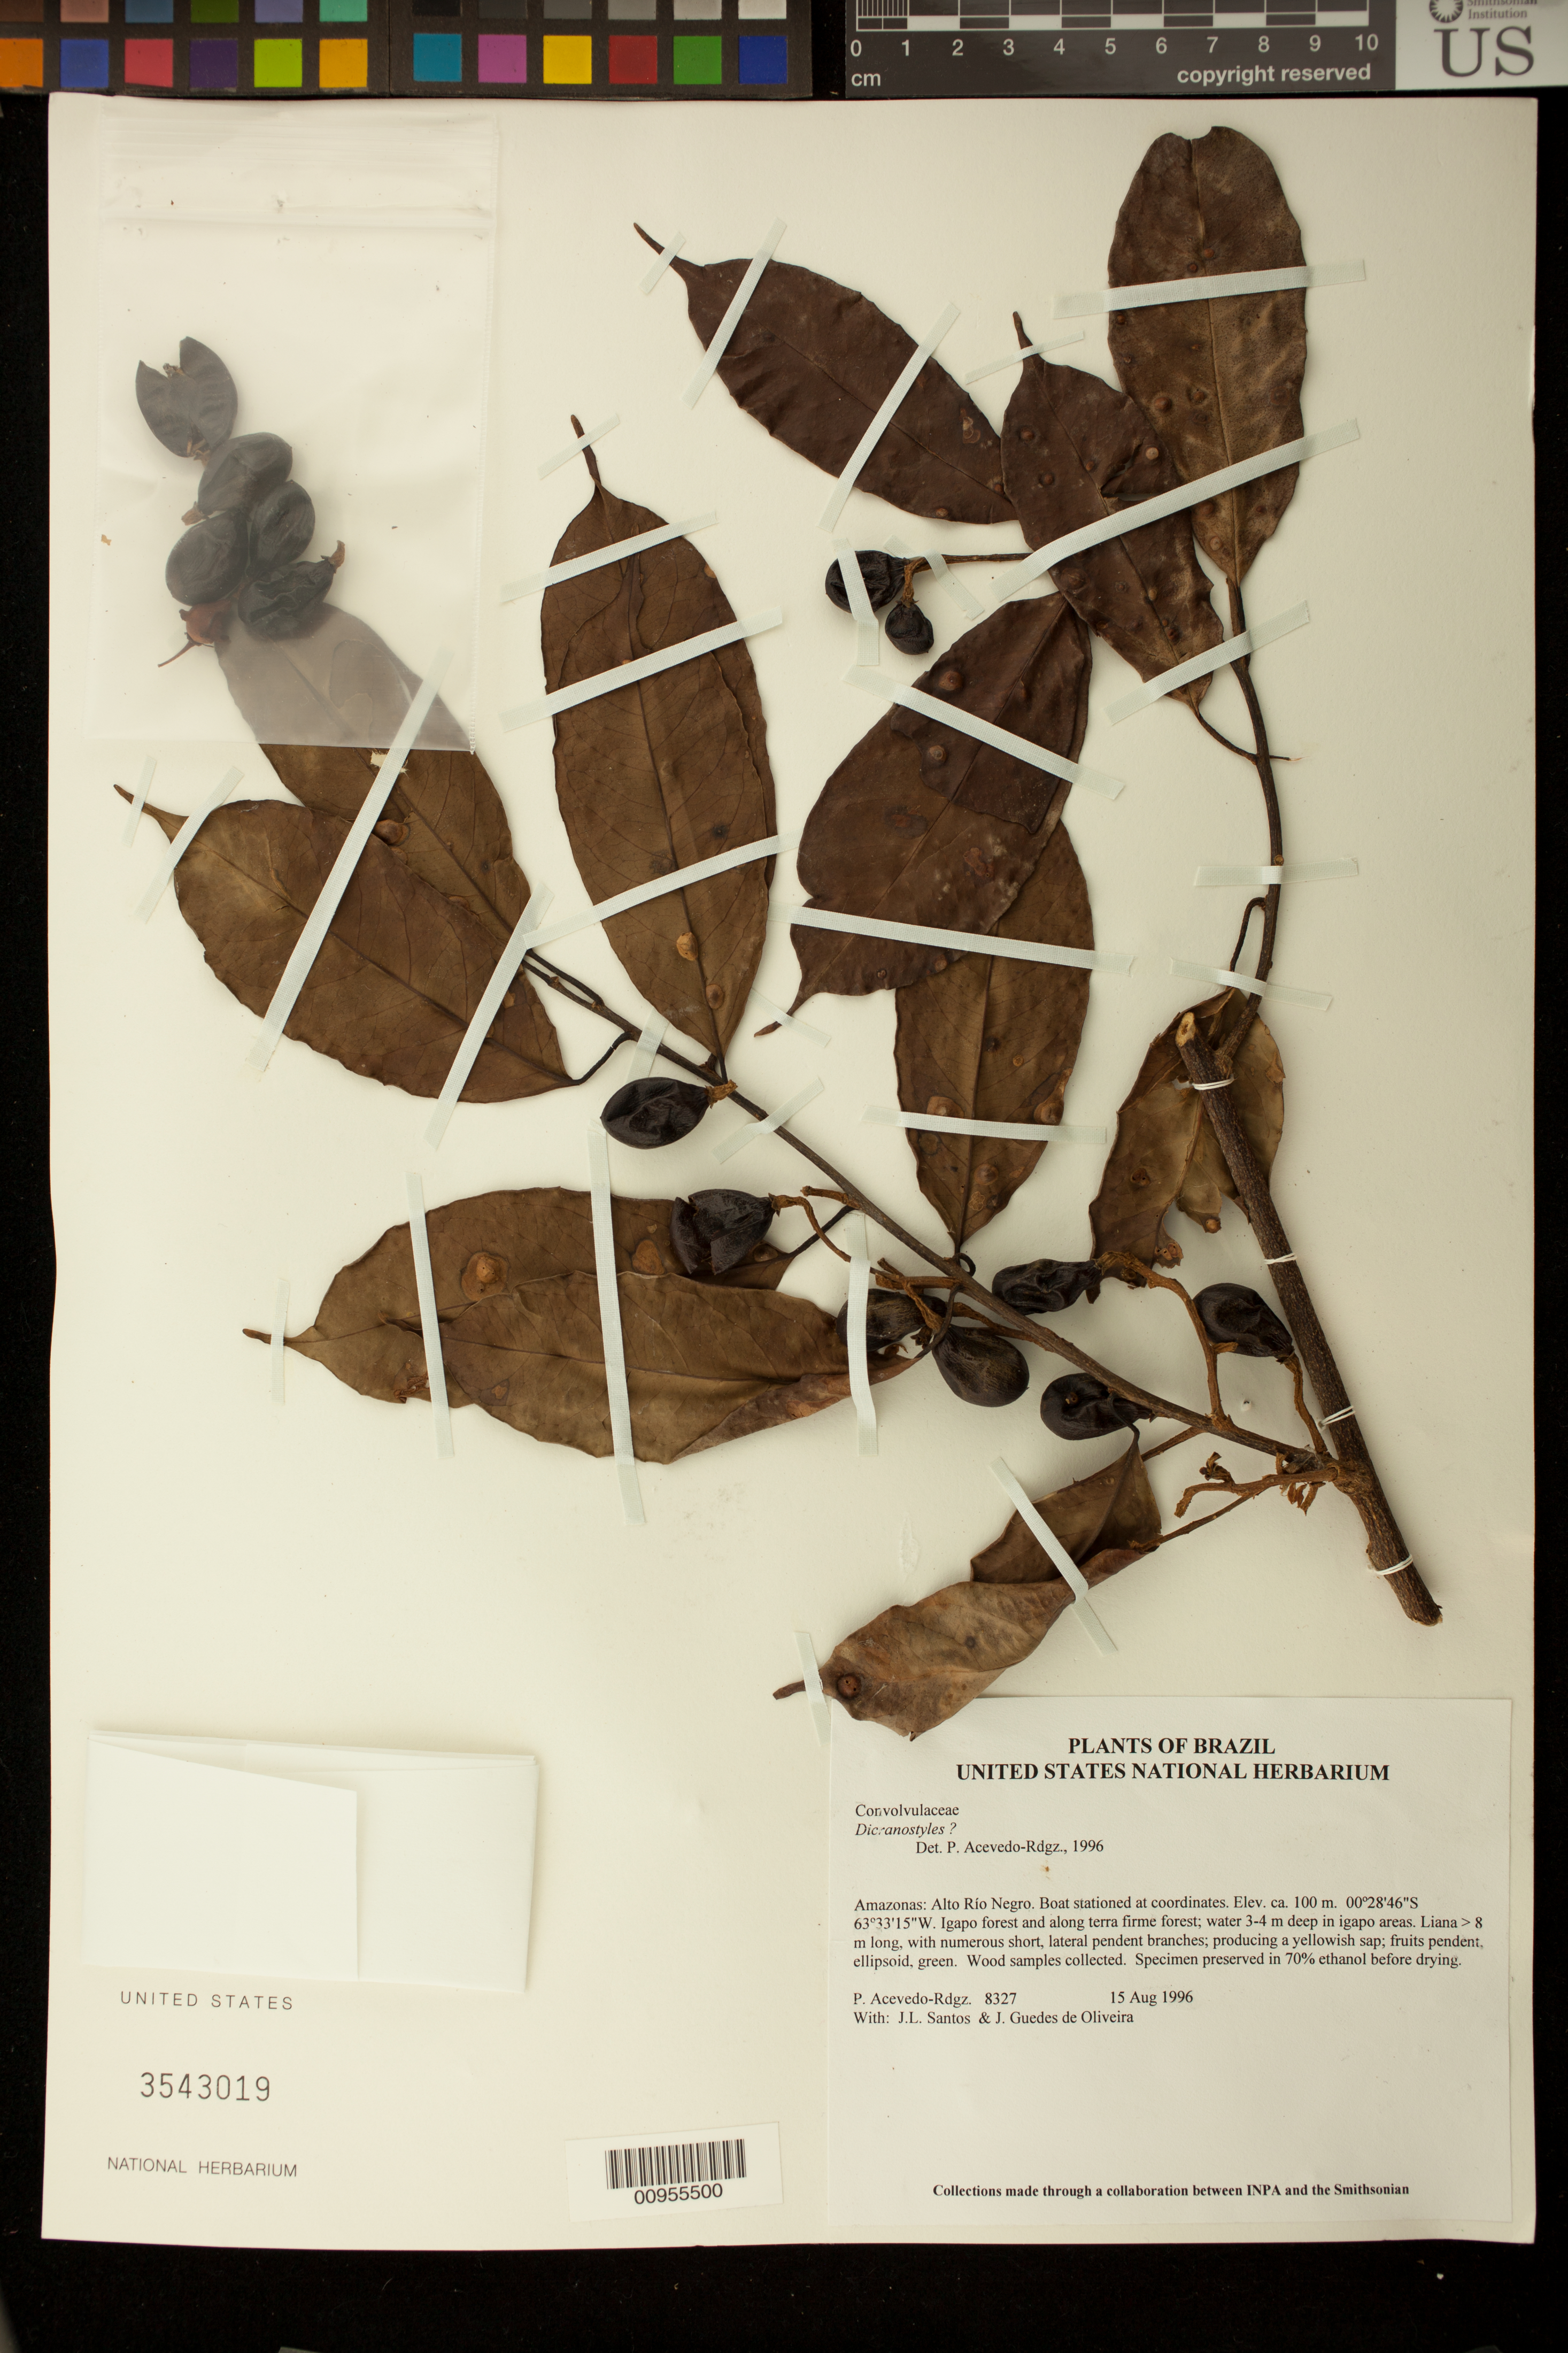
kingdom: Plantae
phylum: Tracheophyta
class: Magnoliopsida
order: Solanales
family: Convolvulaceae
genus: Dicranostyles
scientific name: Dicranostyles ampla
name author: Ducke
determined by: Feltz, E.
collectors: P. Acevedo-Rodr., J. L. Santos & J. Guedes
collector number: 8327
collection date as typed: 15 Aug 1996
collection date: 1996-08-15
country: Brazil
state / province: Amazonas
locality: Amazonas: Alto Río Negro. Boat stationed at coordinates.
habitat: Igapo forest and along terra firme forest; water 3-4 m deep in igapo areas.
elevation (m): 100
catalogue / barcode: US 3543019